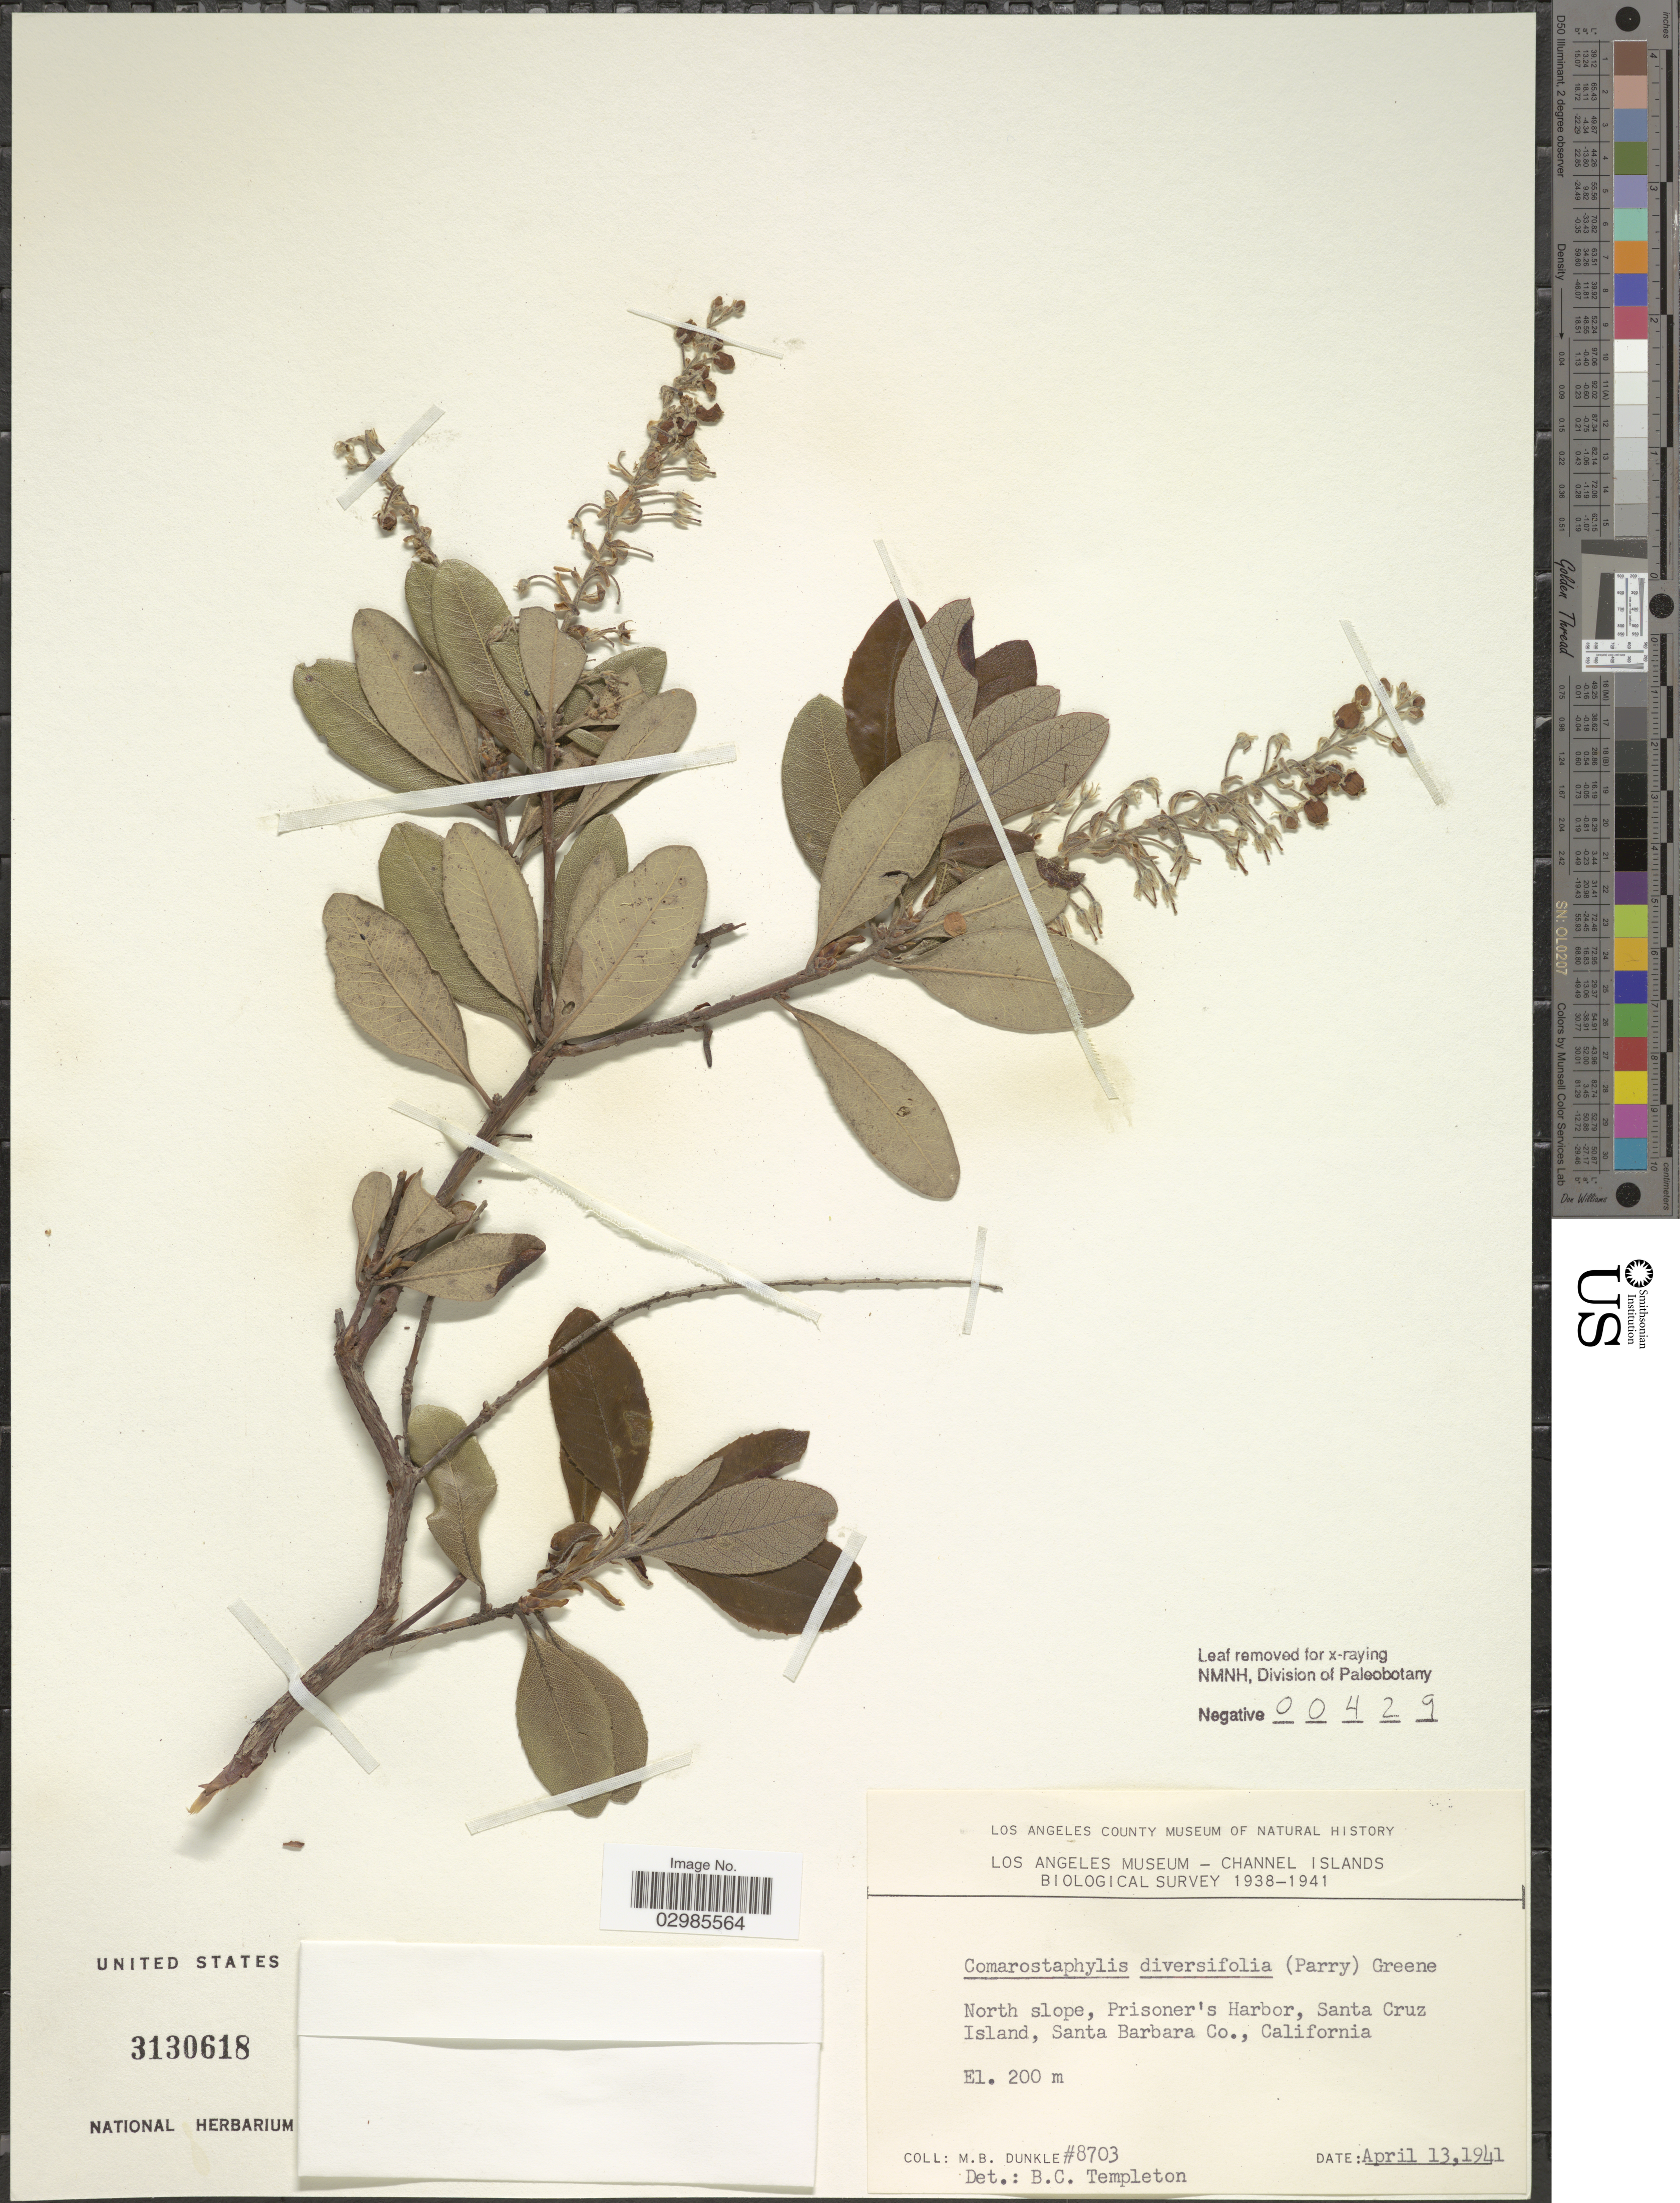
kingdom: Plantae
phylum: Tracheophyta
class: Magnoliopsida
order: Ericales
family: Ericaceae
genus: Comarostaphylis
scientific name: Comarostaphylis diversifolia subsp. planifolia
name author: (Jeps.) G.D. Wallace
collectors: M. Dunkle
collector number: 8703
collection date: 1941-04-13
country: United States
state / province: California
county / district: Santa Barbara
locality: North slope, Prisoner's Harbor, Santa Cruz Island, Santa Barbara Co.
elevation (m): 200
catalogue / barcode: US 3130618